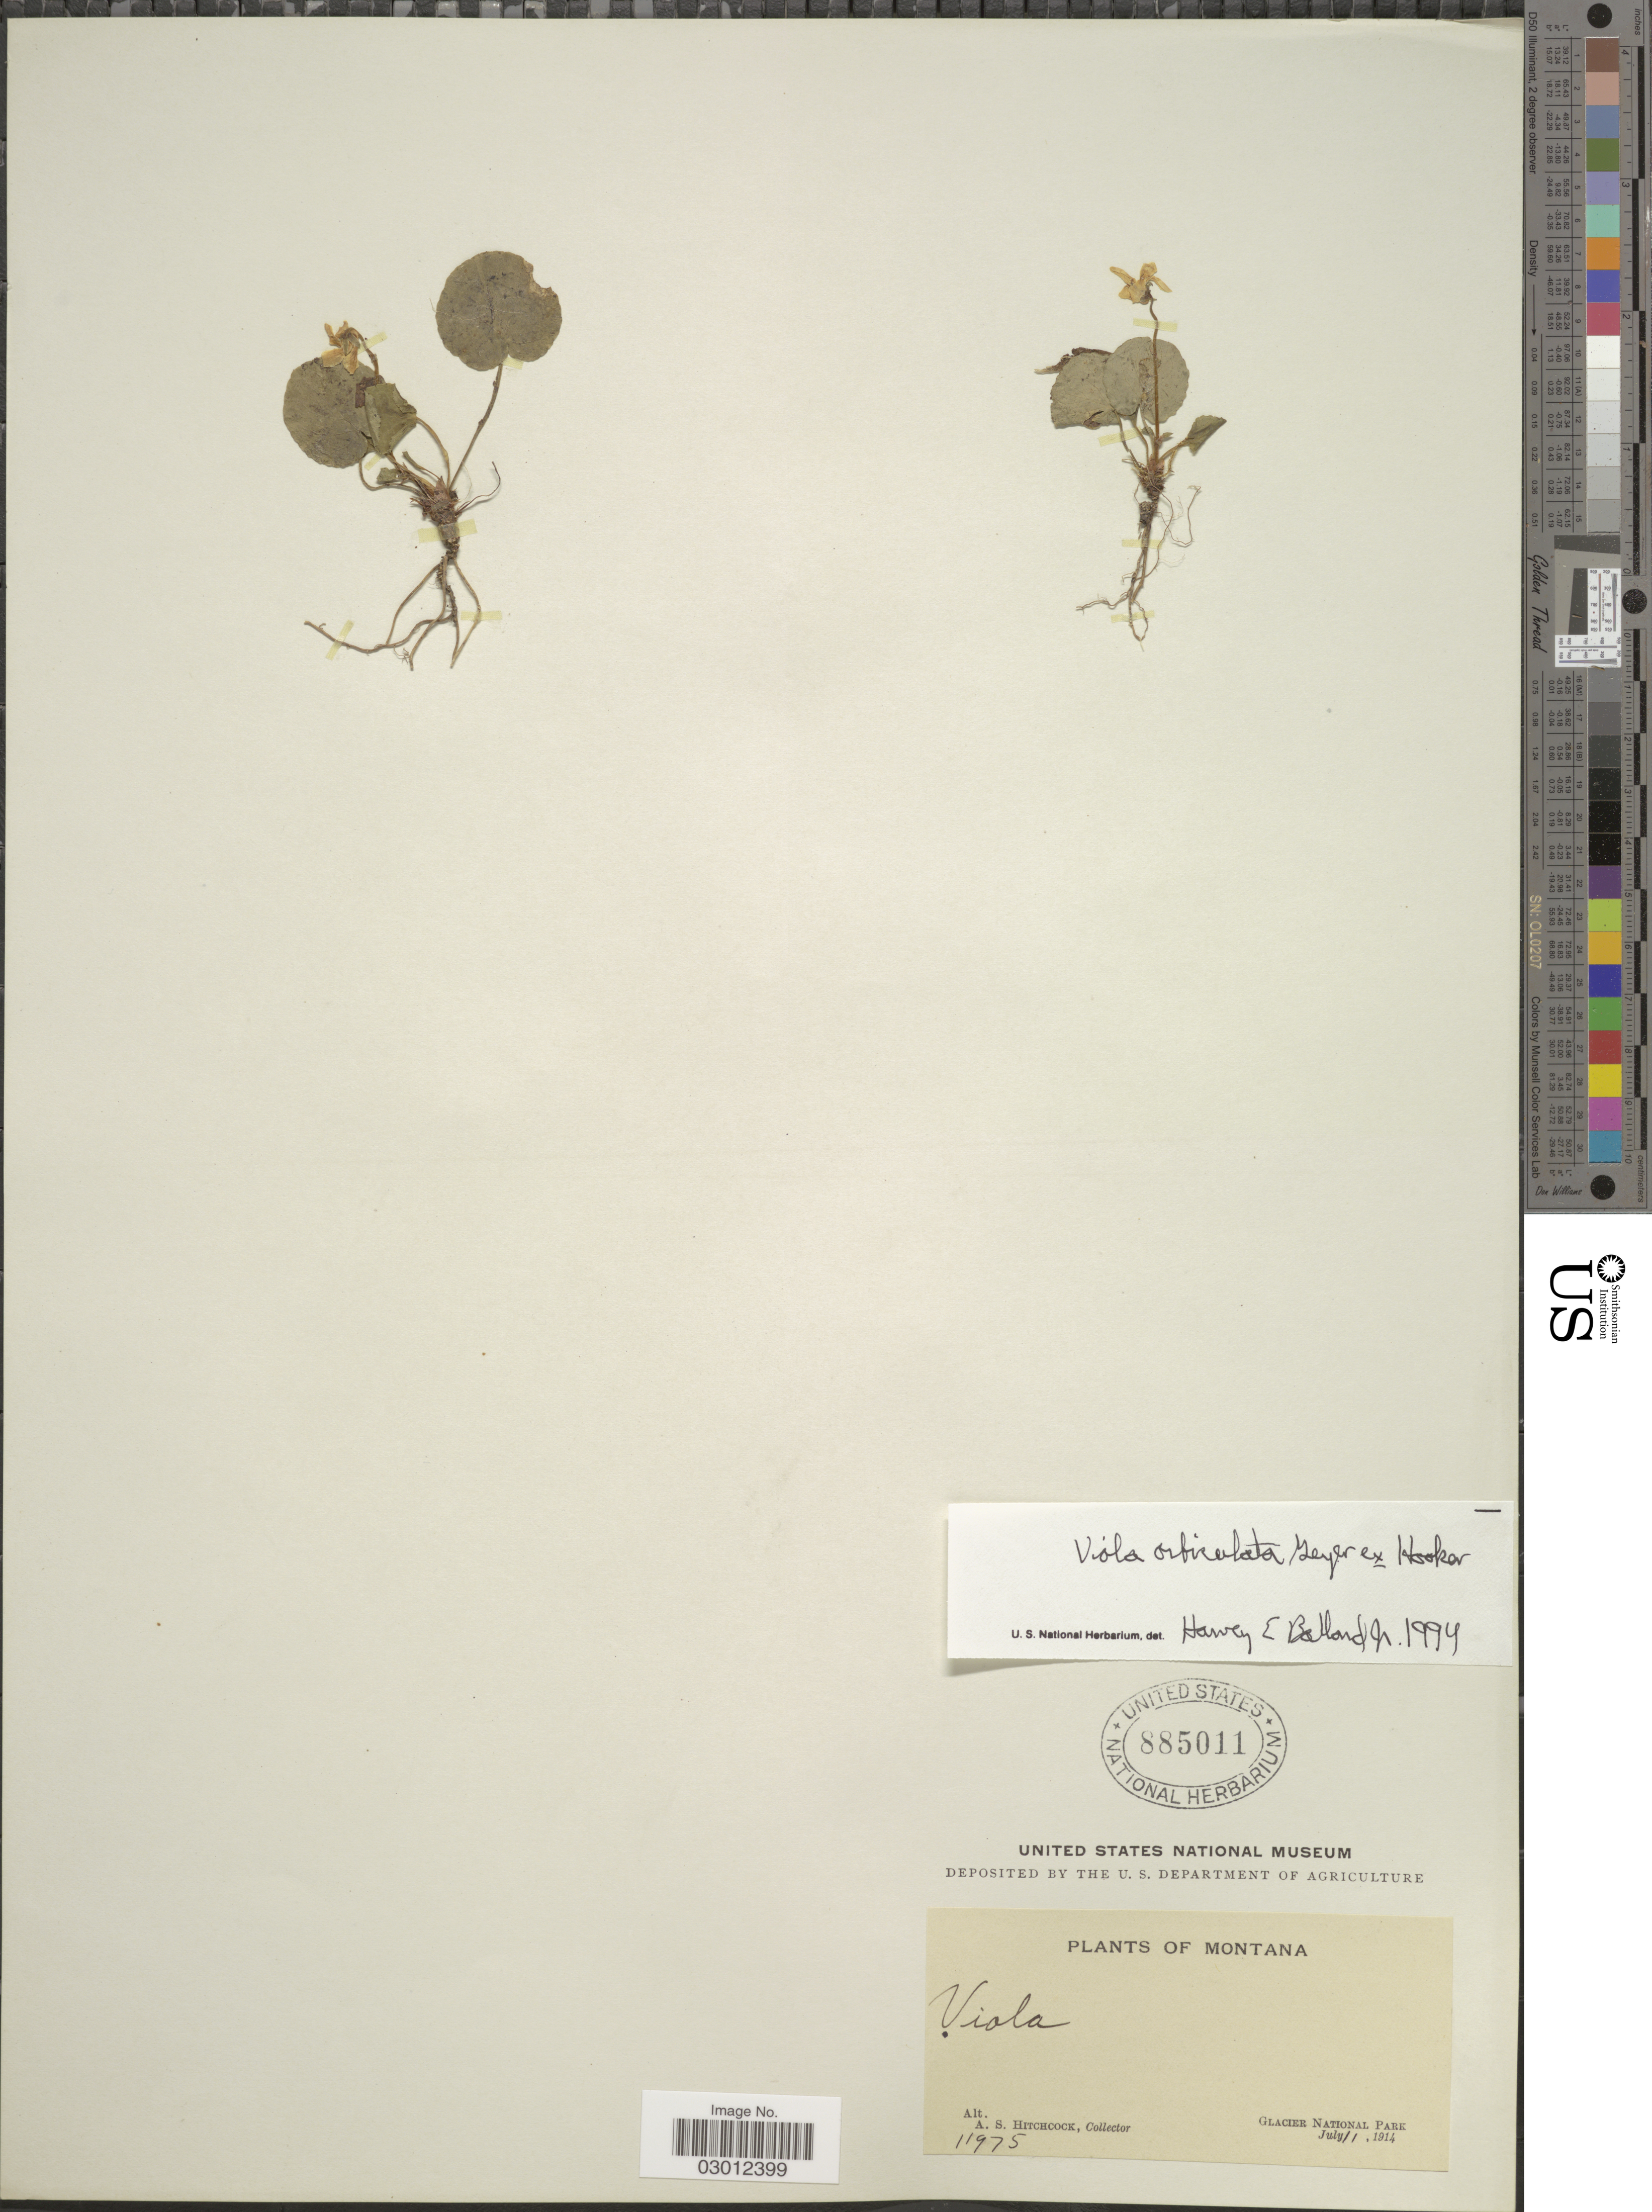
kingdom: Plantae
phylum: Tracheophyta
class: Magnoliopsida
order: Malpighiales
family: Violaceae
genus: Viola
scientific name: Viola orbiculata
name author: Geyer ex Hook.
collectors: A. S. Hitchcock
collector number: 11975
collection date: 1914-07-11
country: United States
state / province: Montana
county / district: Flathead / Glacier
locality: Glacier National Park.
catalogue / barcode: US 885011